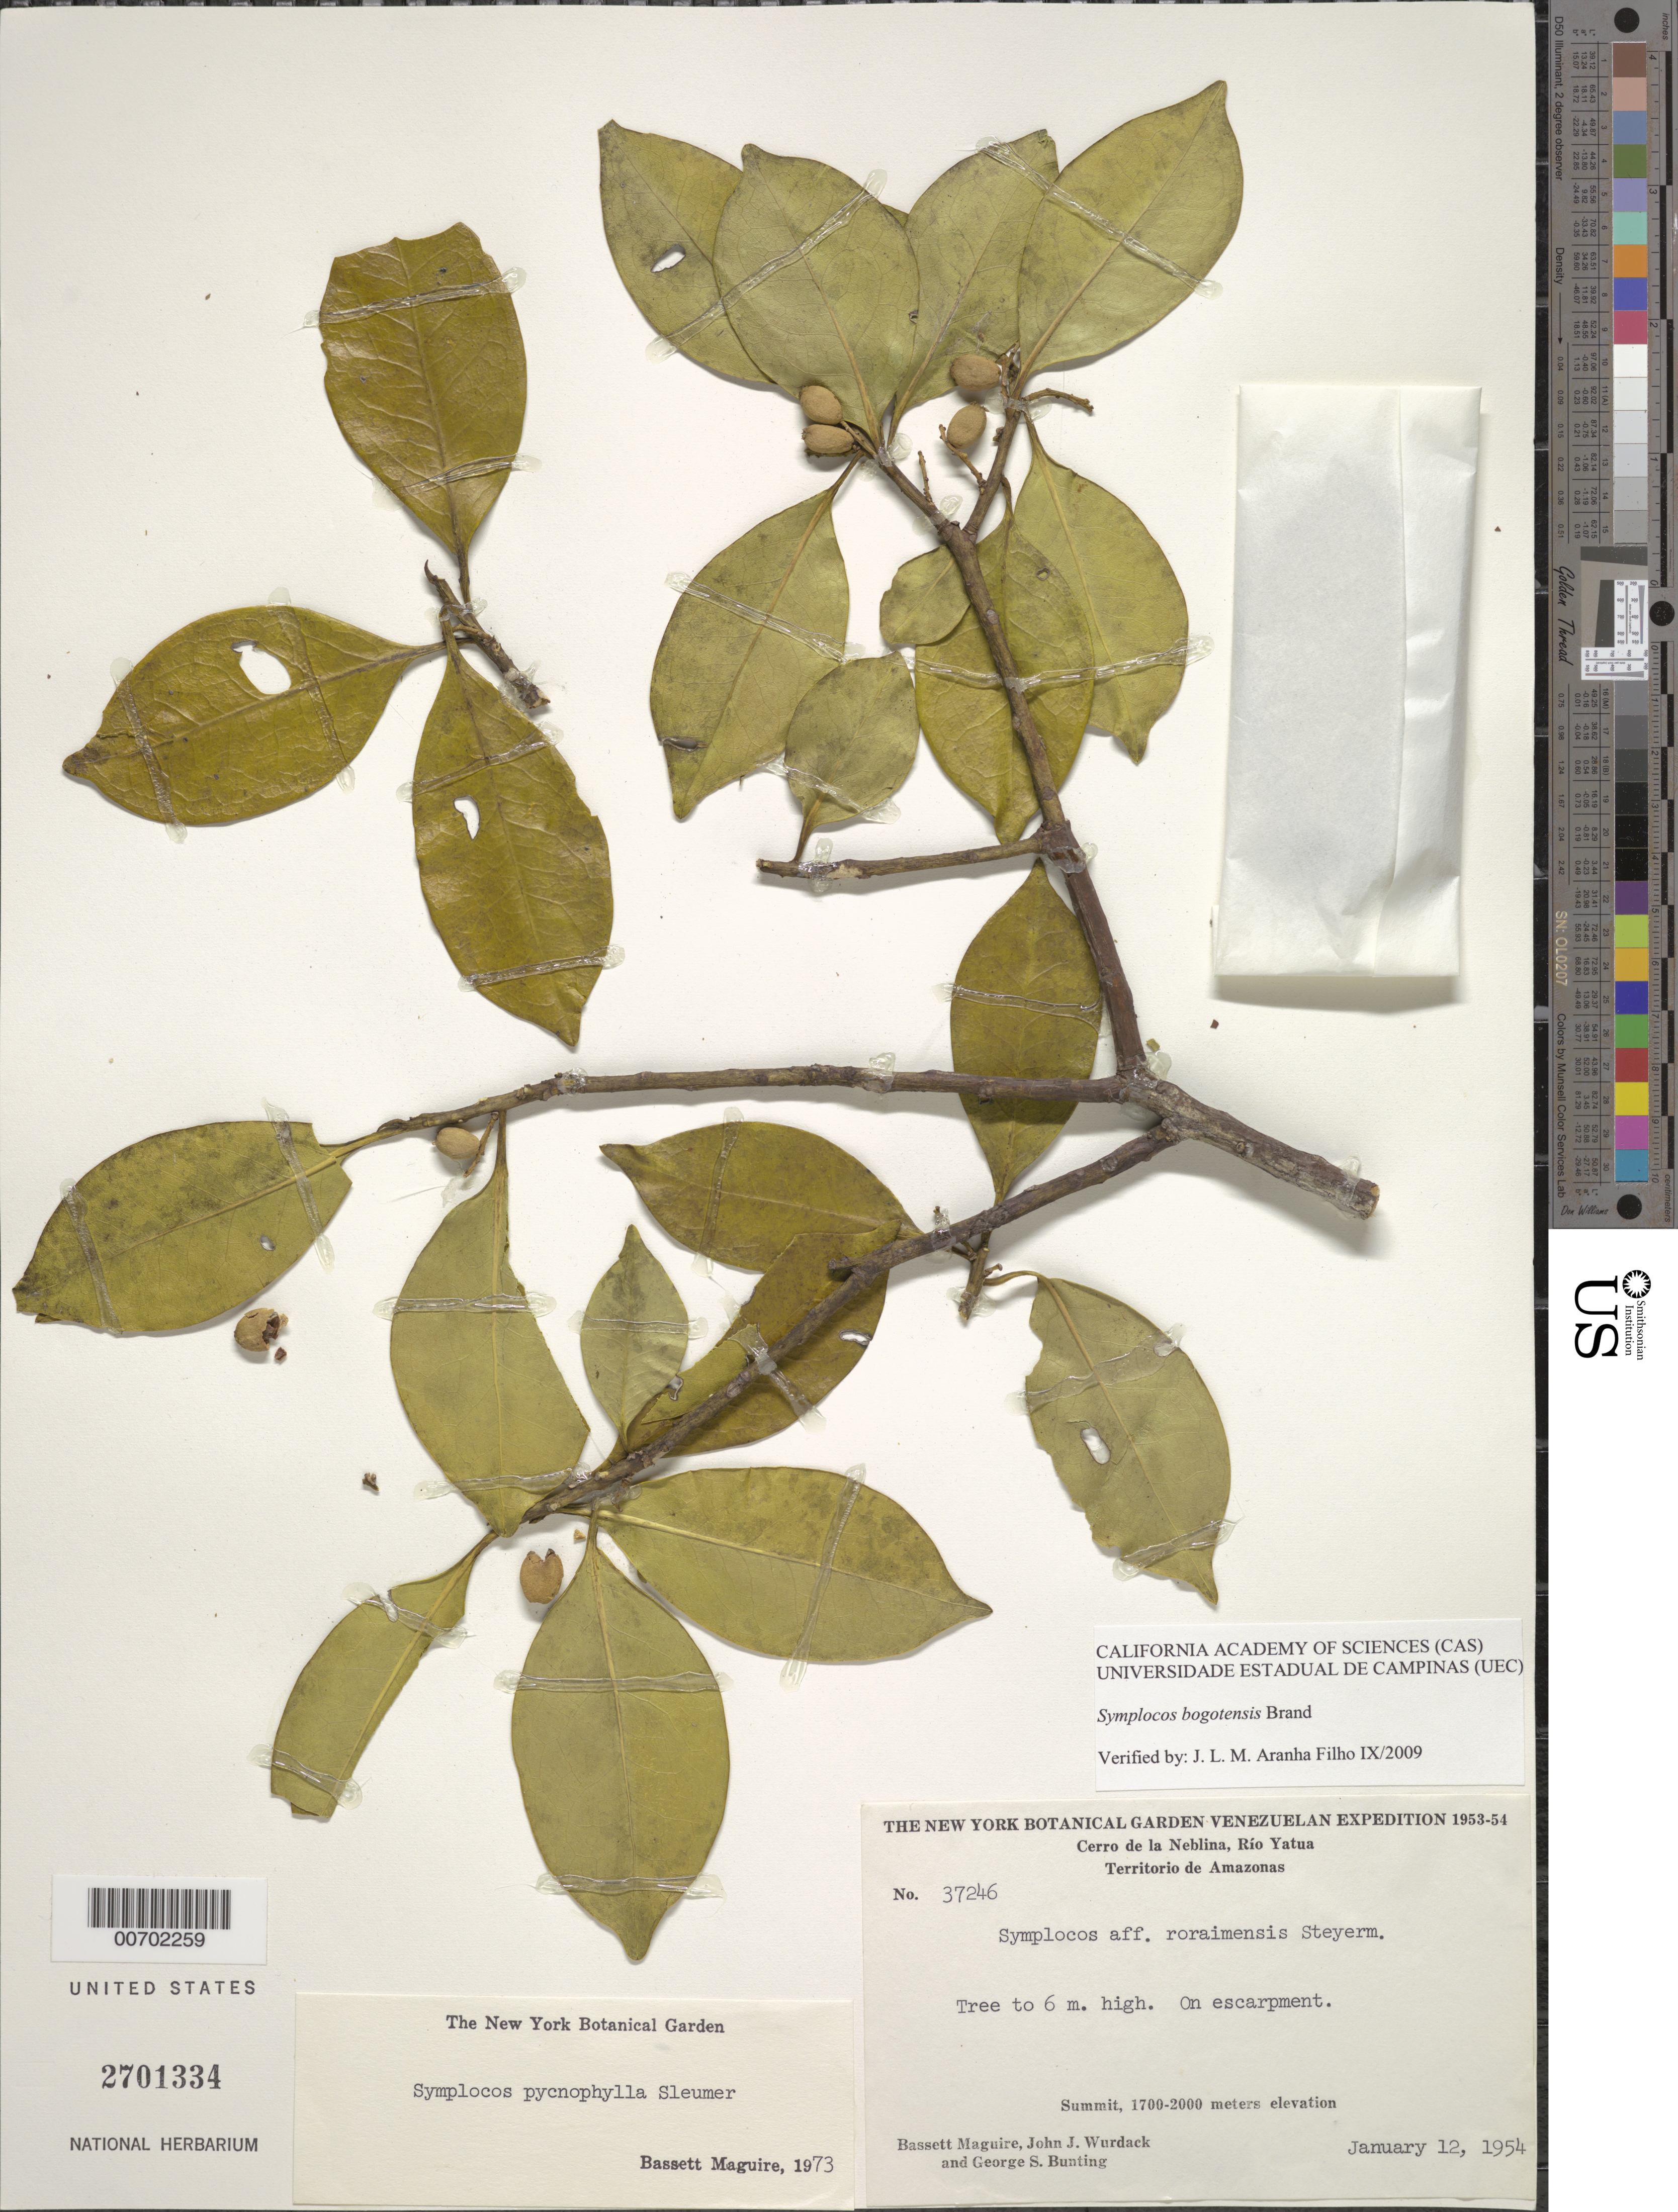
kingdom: Plantae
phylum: Tracheophyta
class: Magnoliopsida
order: Ericales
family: Symplocaceae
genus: Symplocos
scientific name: Symplocos pycnophylla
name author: Sleumer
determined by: Maguire, Bassett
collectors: B. Maguire, J. J. Wurdack & G. S. Bunting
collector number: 37246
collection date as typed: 12-Jan-54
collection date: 1954-01-12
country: Venezuela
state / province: Amazonas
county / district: Río Negro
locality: Cerro de la Neblina, Río Yatua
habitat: Escarpment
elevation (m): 1700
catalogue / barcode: US 2701334